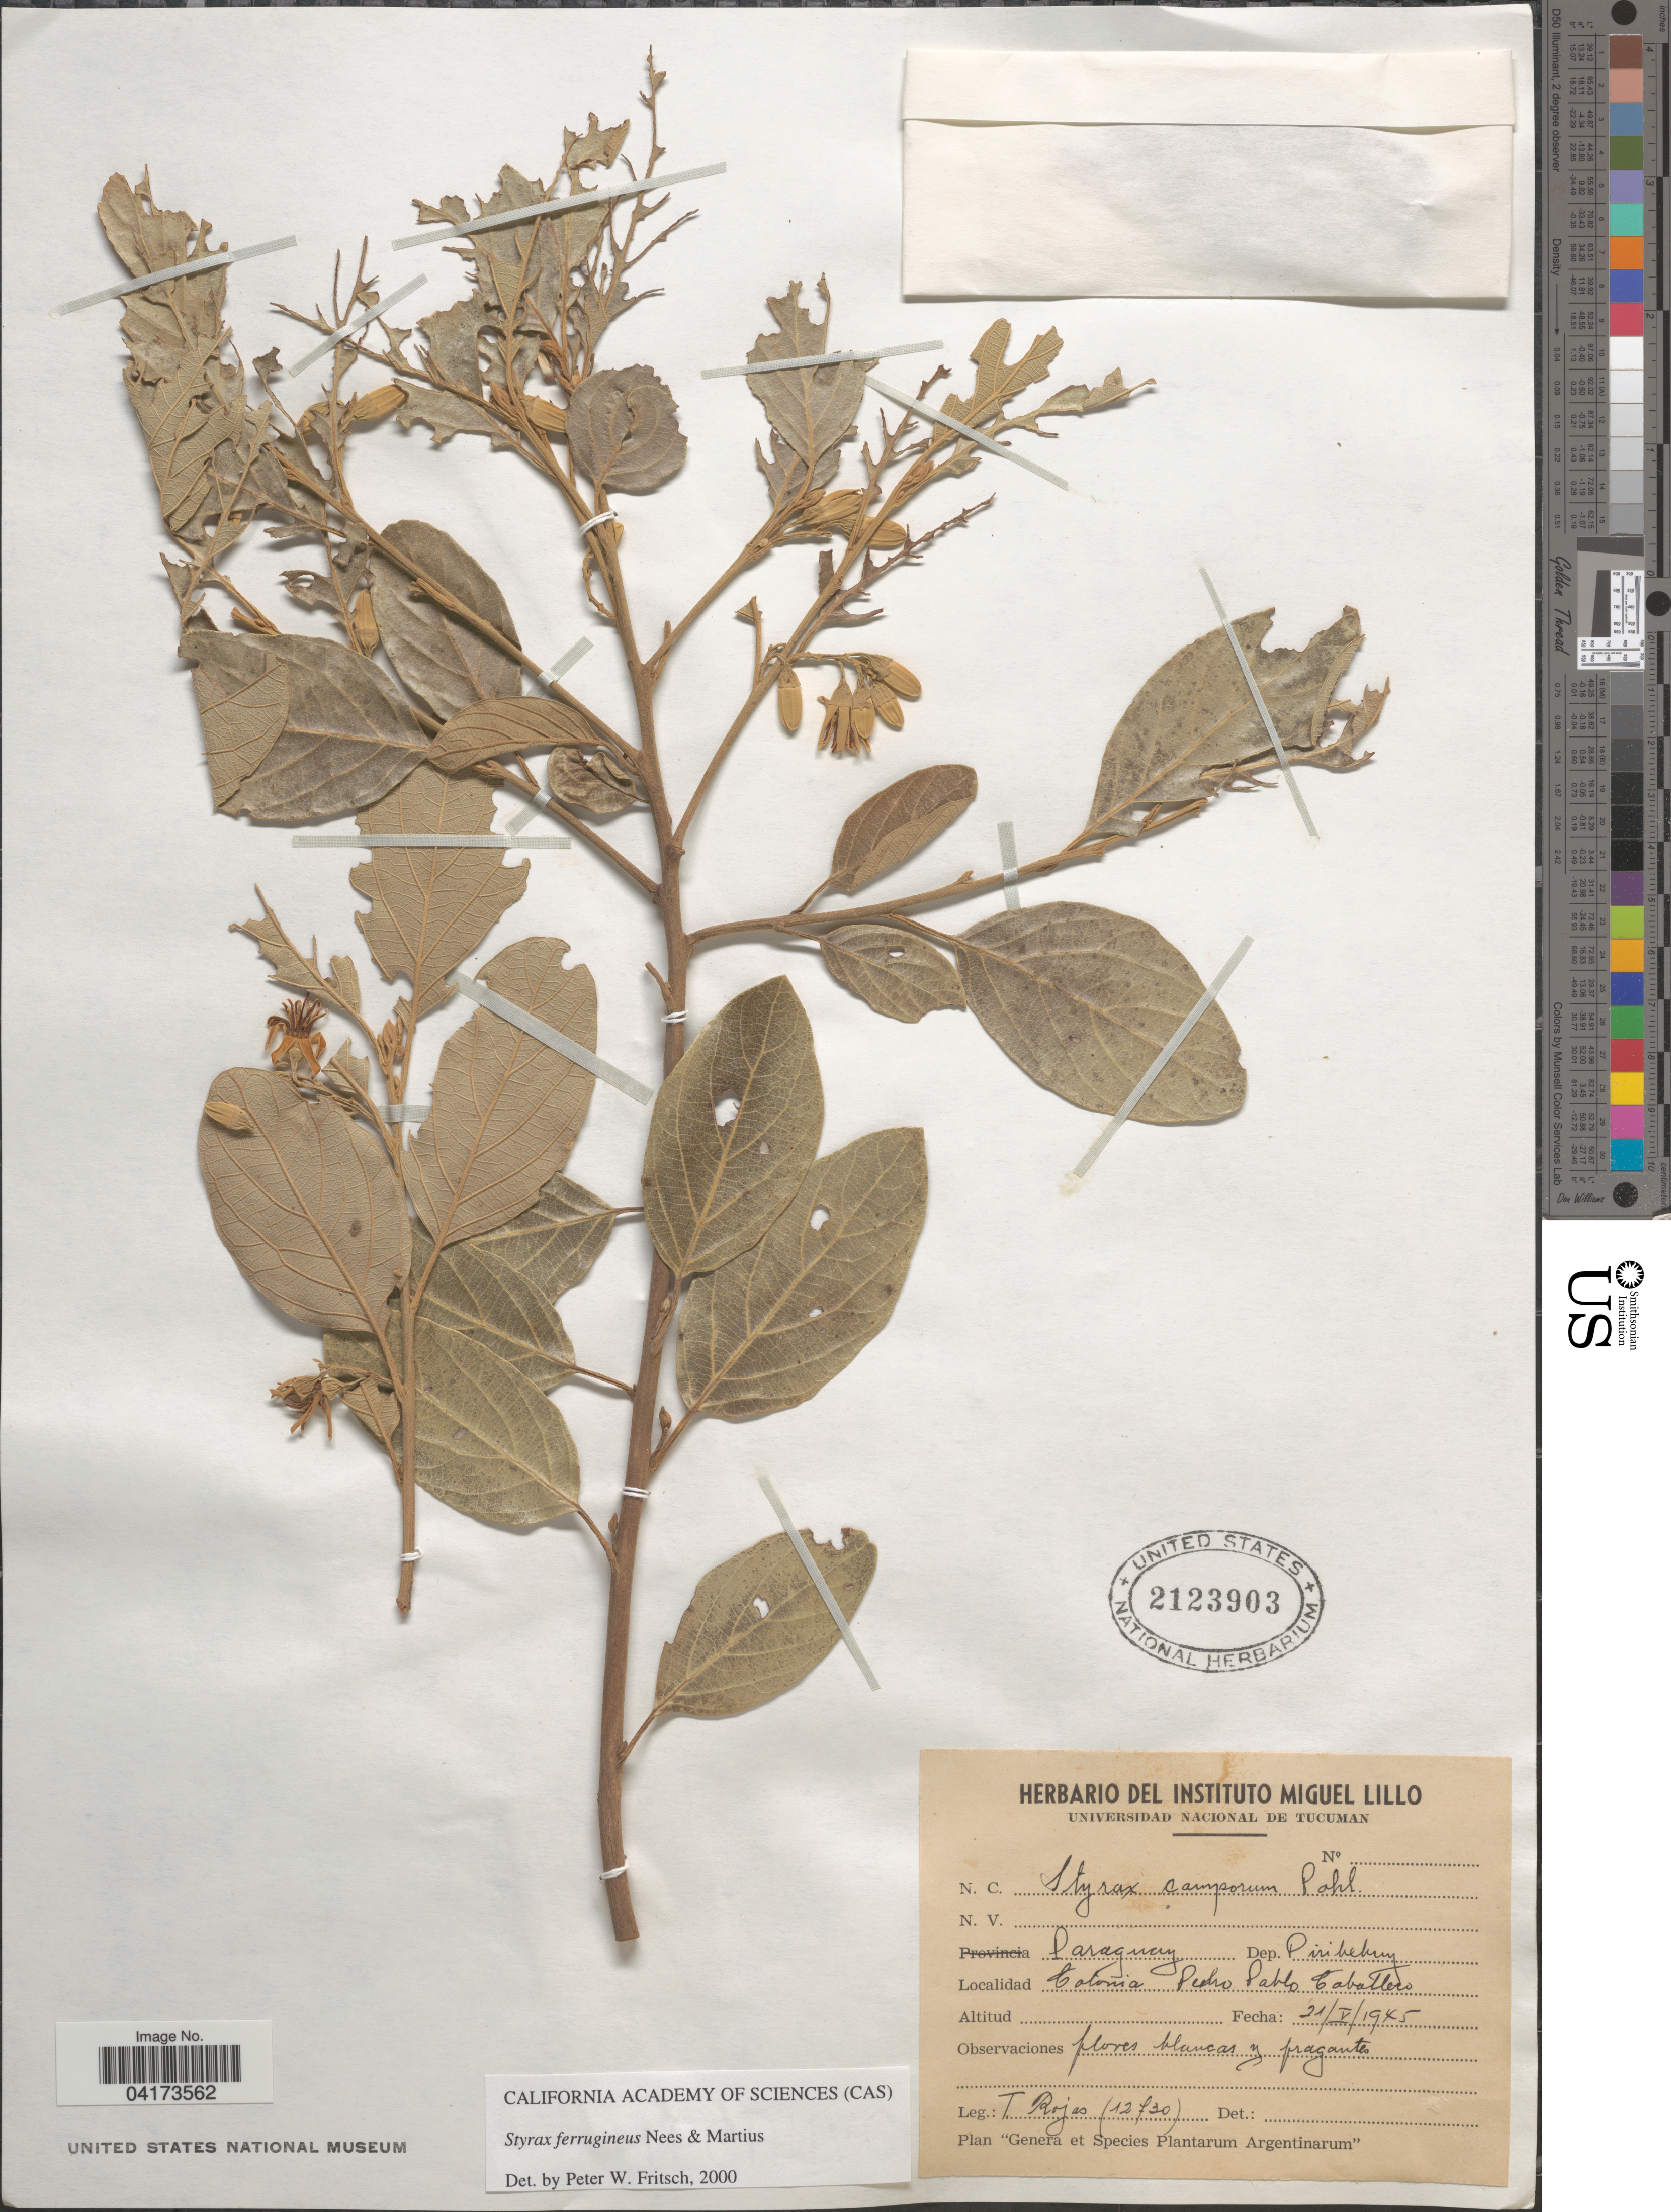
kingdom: Plantae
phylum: Tracheophyta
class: Magnoliopsida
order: Ericales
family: Styracaceae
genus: Styrax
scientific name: Styrax ferrugineus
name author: Nees & Mart.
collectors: T. Rojas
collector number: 12730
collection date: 1945-05-21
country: Paraguay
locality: Dep. Pirihehuy. Cotonia Pedro Pablo Caballero.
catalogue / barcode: US 2123903